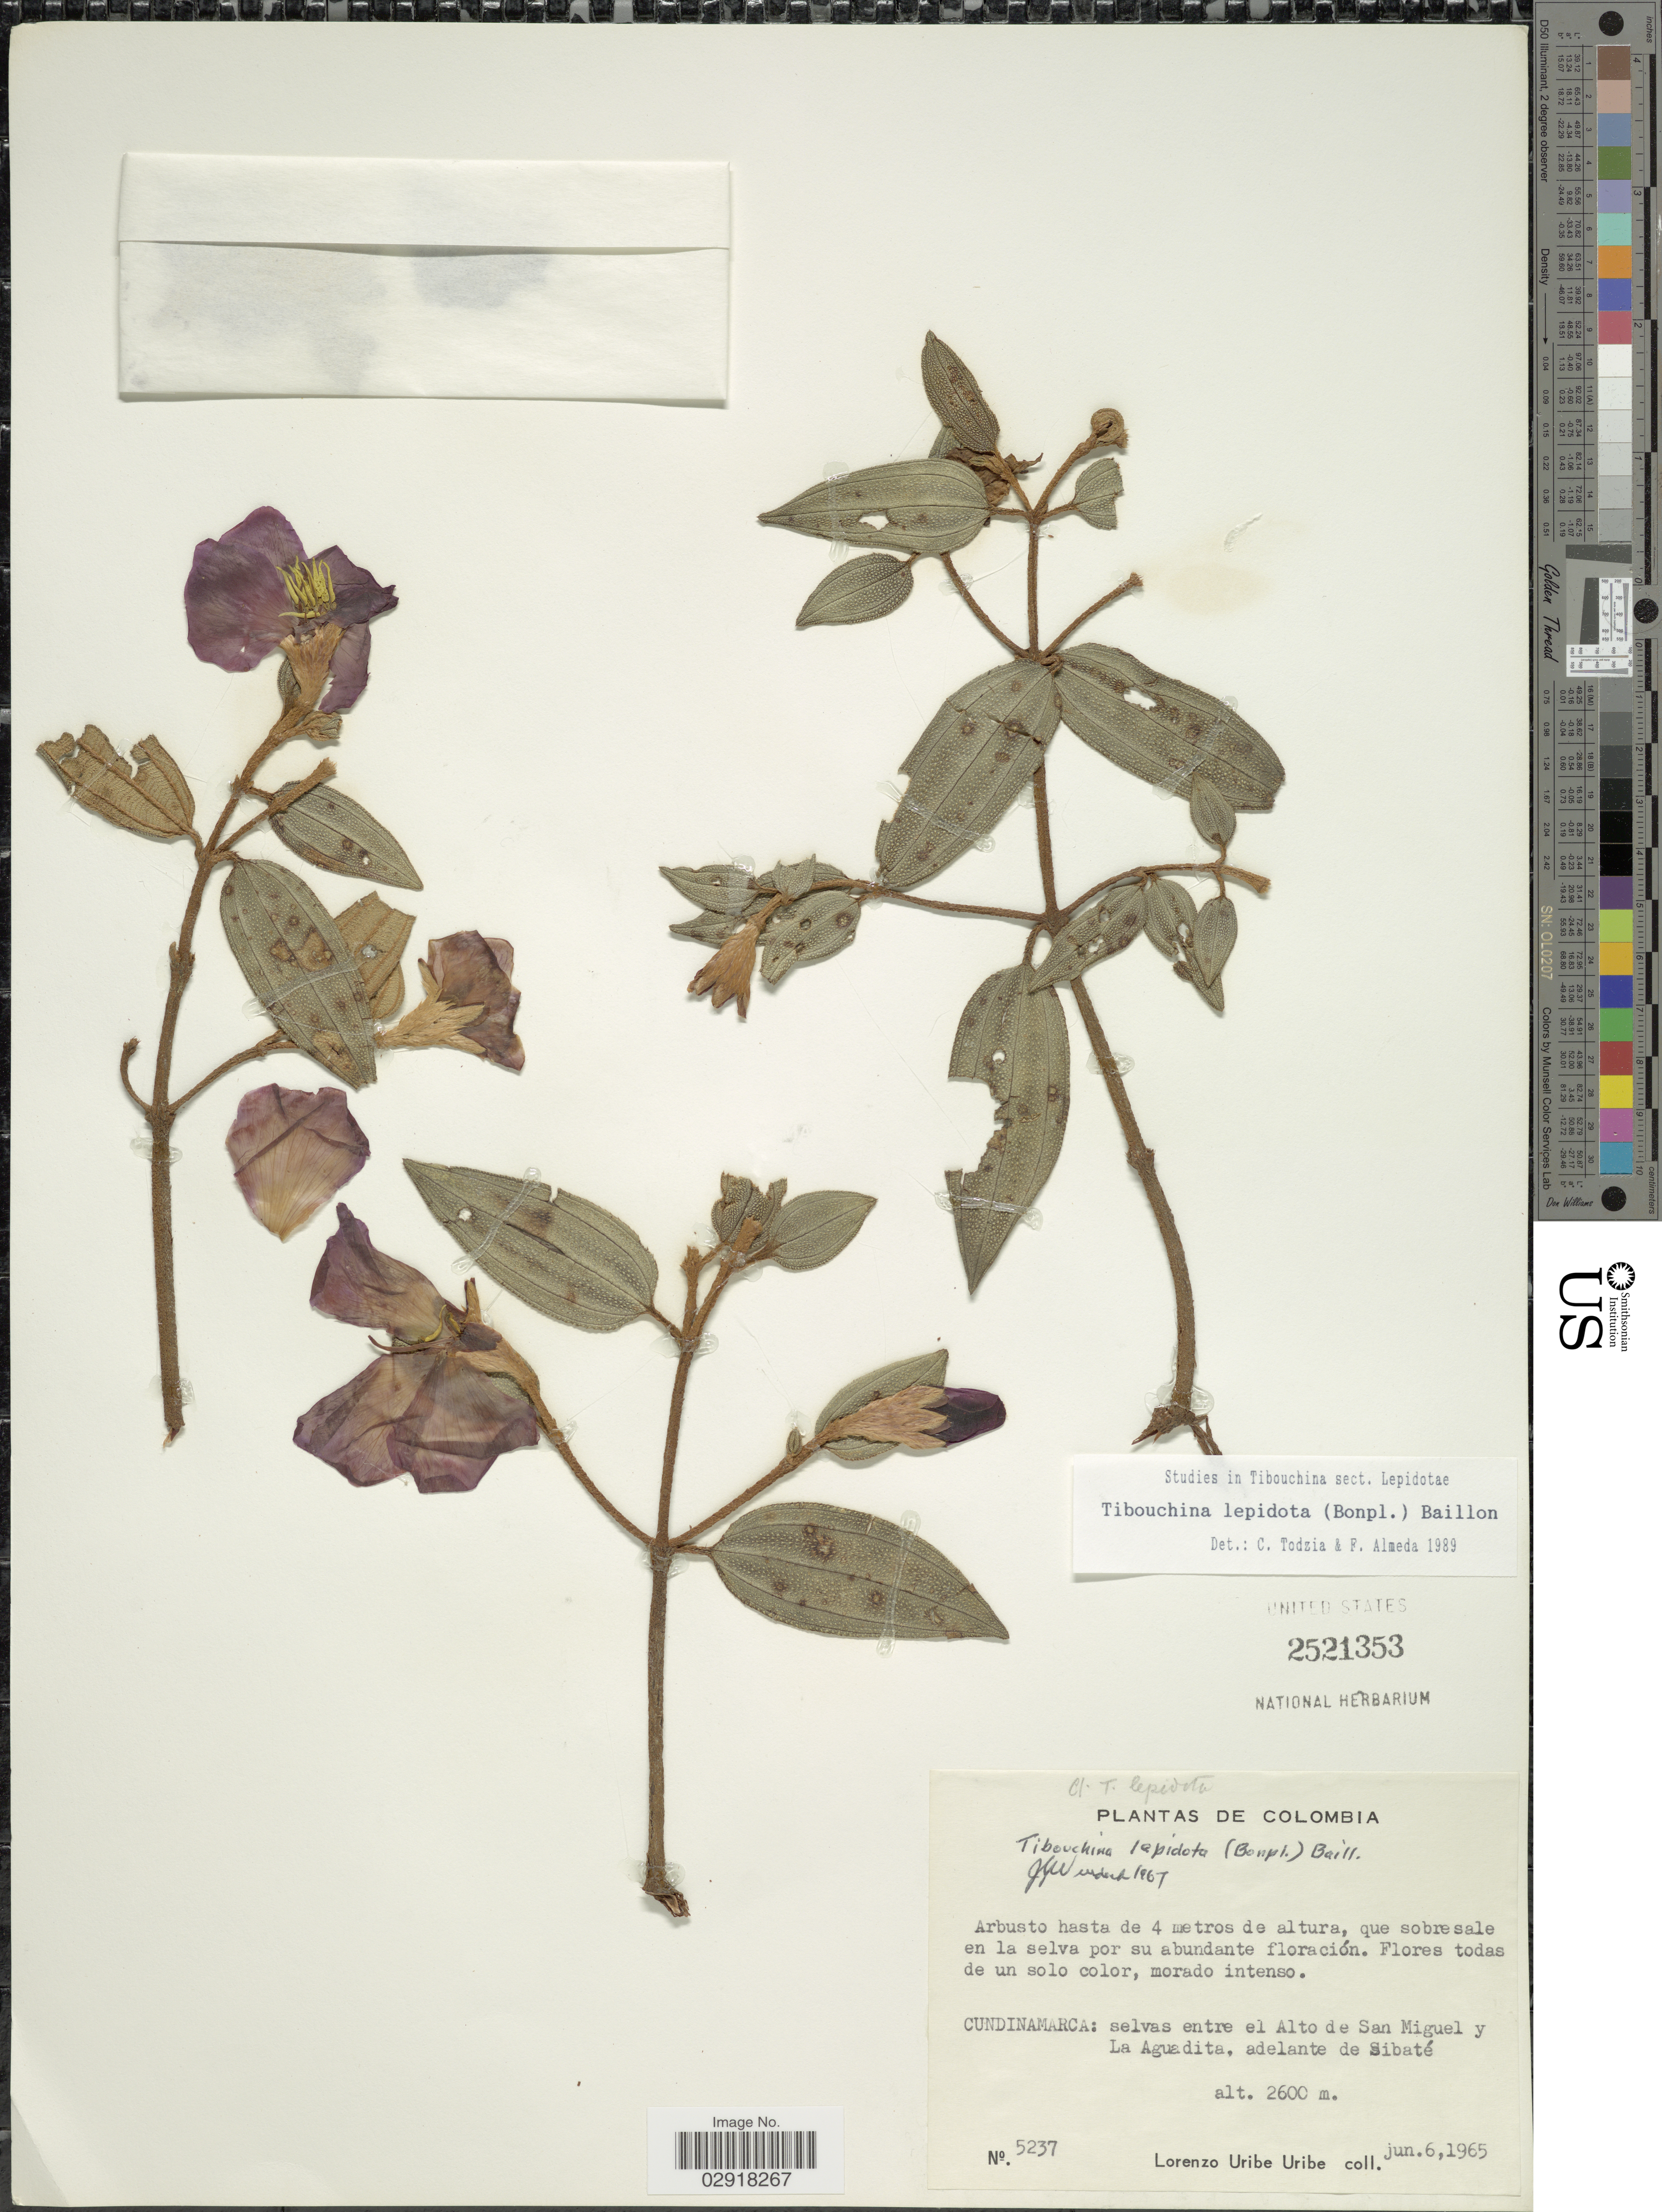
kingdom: Plantae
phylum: Tracheophyta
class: Magnoliopsida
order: Myrtales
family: Melastomataceae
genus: Andesanthus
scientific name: Andesanthus lepidotus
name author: (Humb. & Bonpl.) P.J.F. Guim. & Michelang.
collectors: L. Uribe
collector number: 5237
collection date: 1965-06-06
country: Colombia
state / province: Cundinamarca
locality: Selvas entre el Alto de San Miguel y La Aguadita, adelante de Sibaté.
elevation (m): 2600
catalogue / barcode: US 2521353